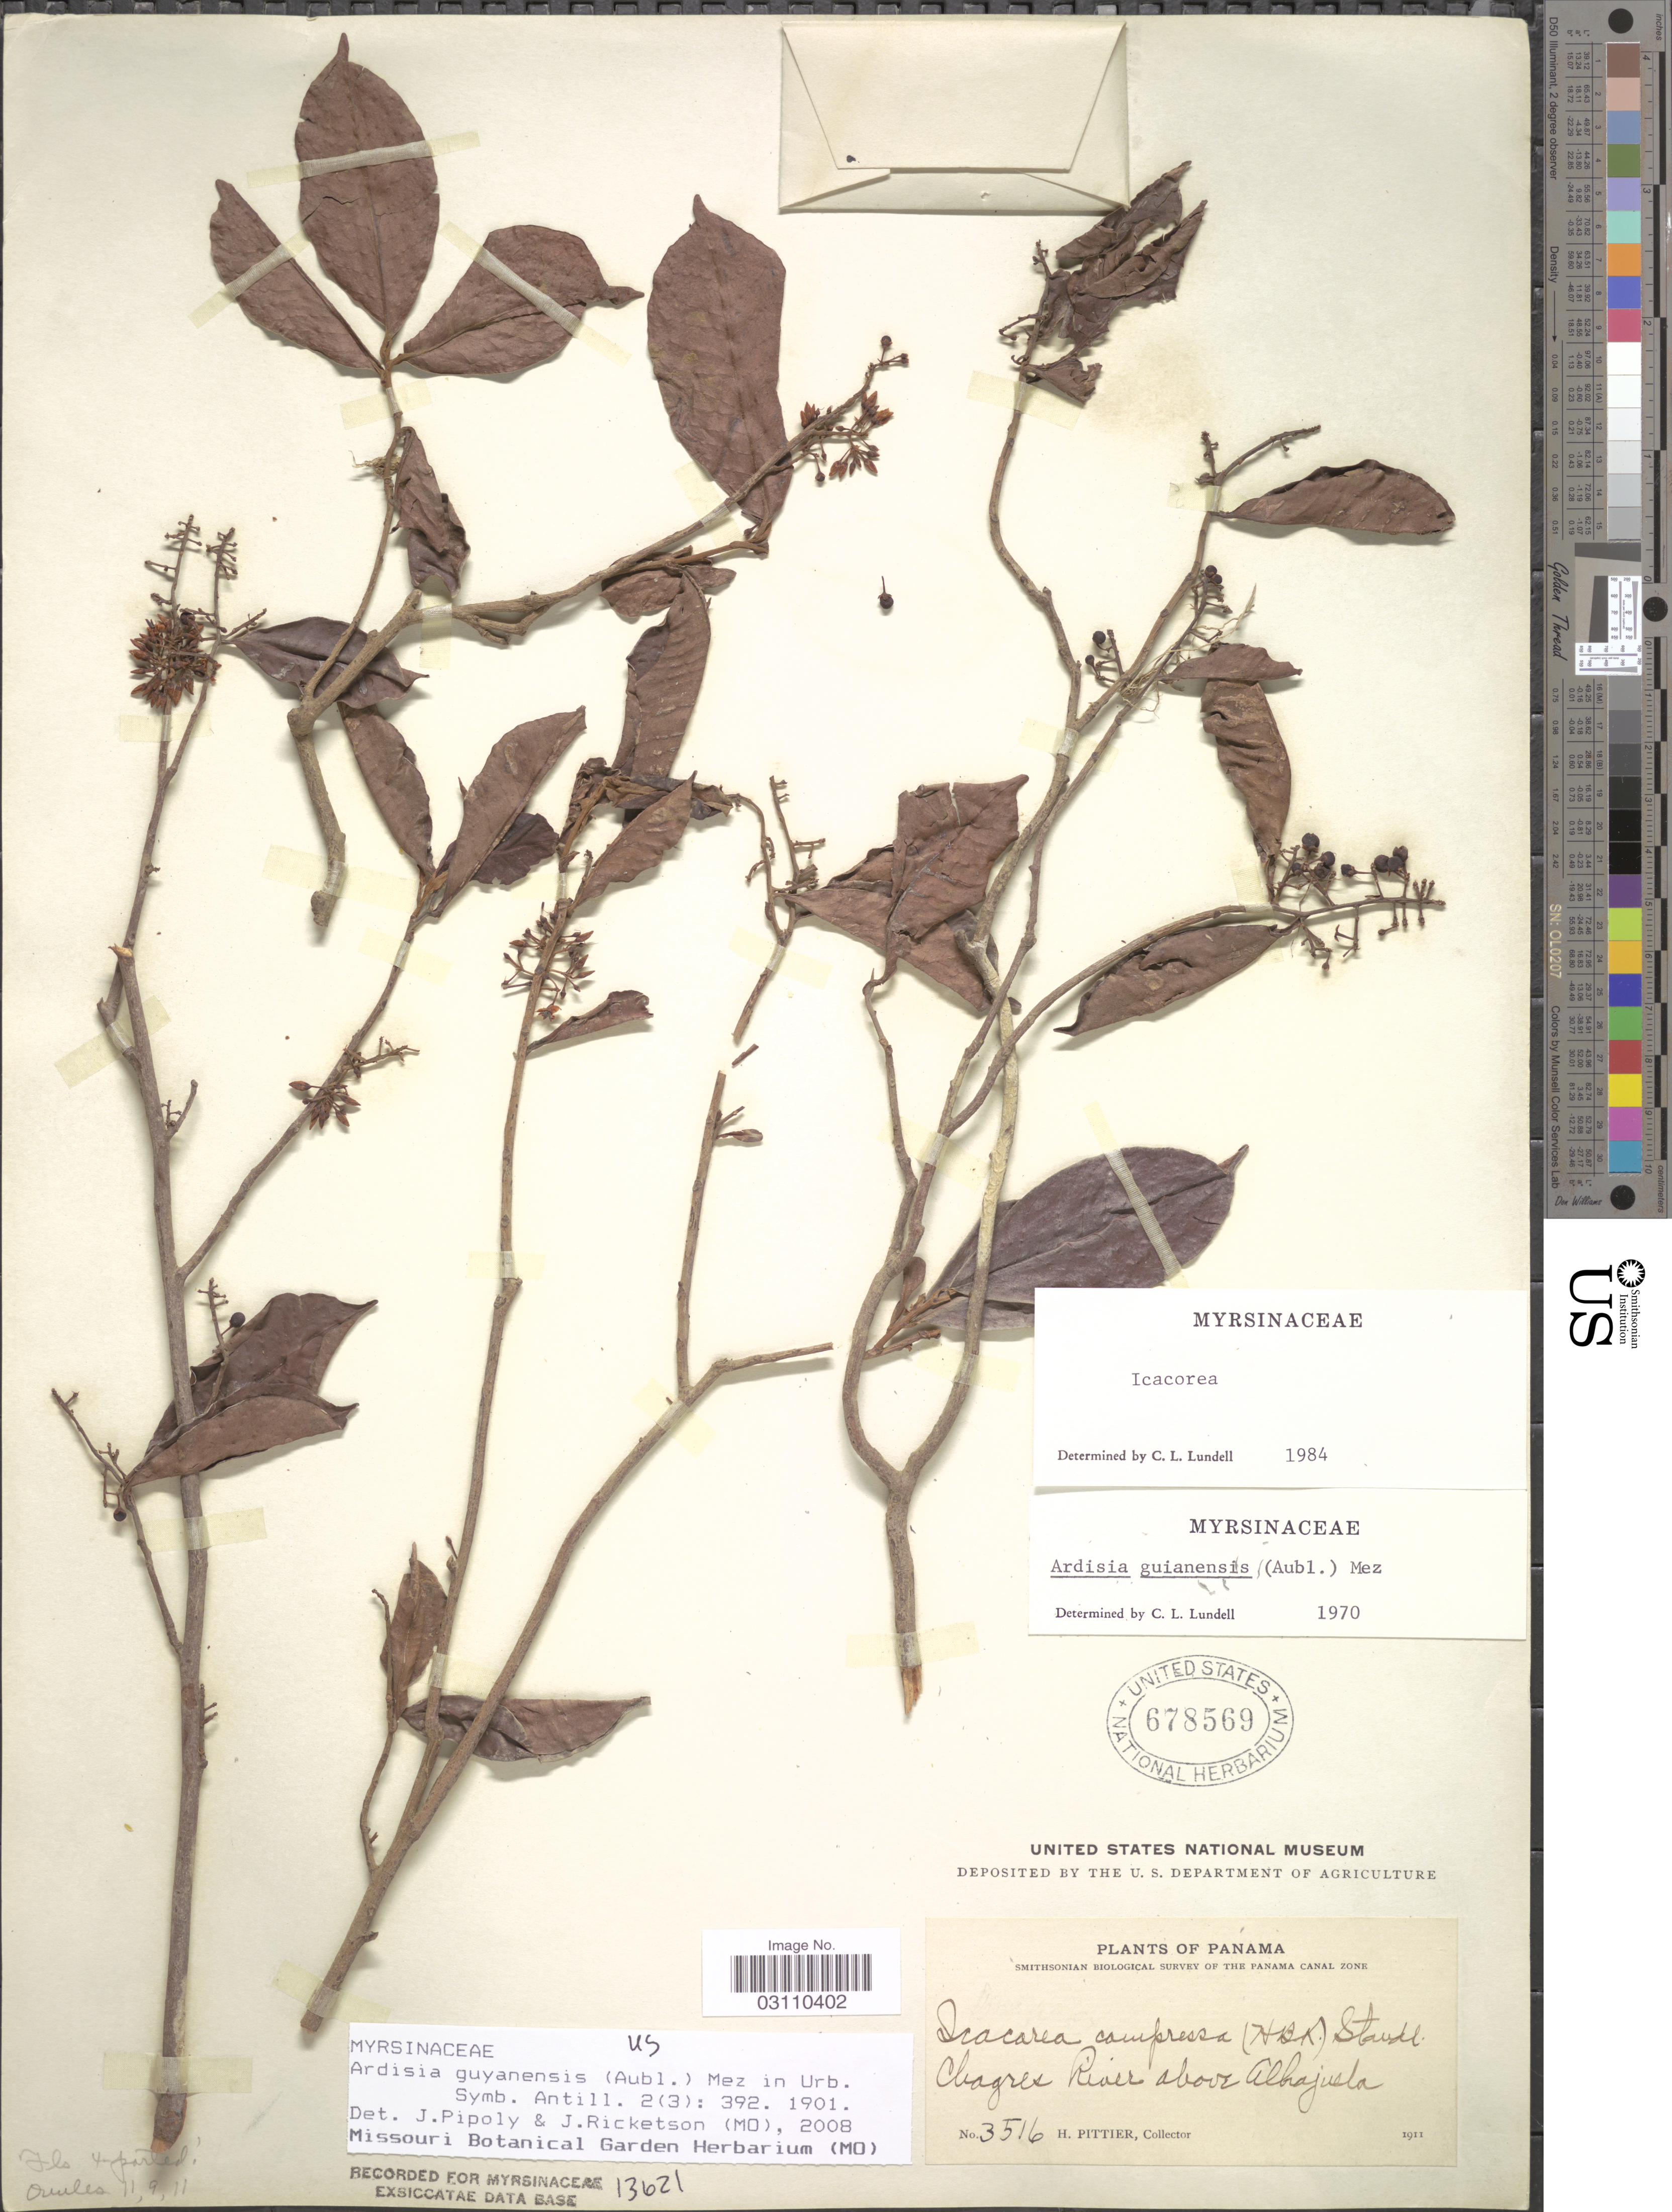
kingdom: Plantae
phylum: Tracheophyta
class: Magnoliopsida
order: Ericales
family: Primulaceae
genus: Ardisia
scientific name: Ardisia guianensis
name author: (Aubl.) Mez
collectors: H. F. Pittier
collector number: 3516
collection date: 1911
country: Panama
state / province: Colón / Panamá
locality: Chagres River above Alhajuela.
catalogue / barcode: US 678569